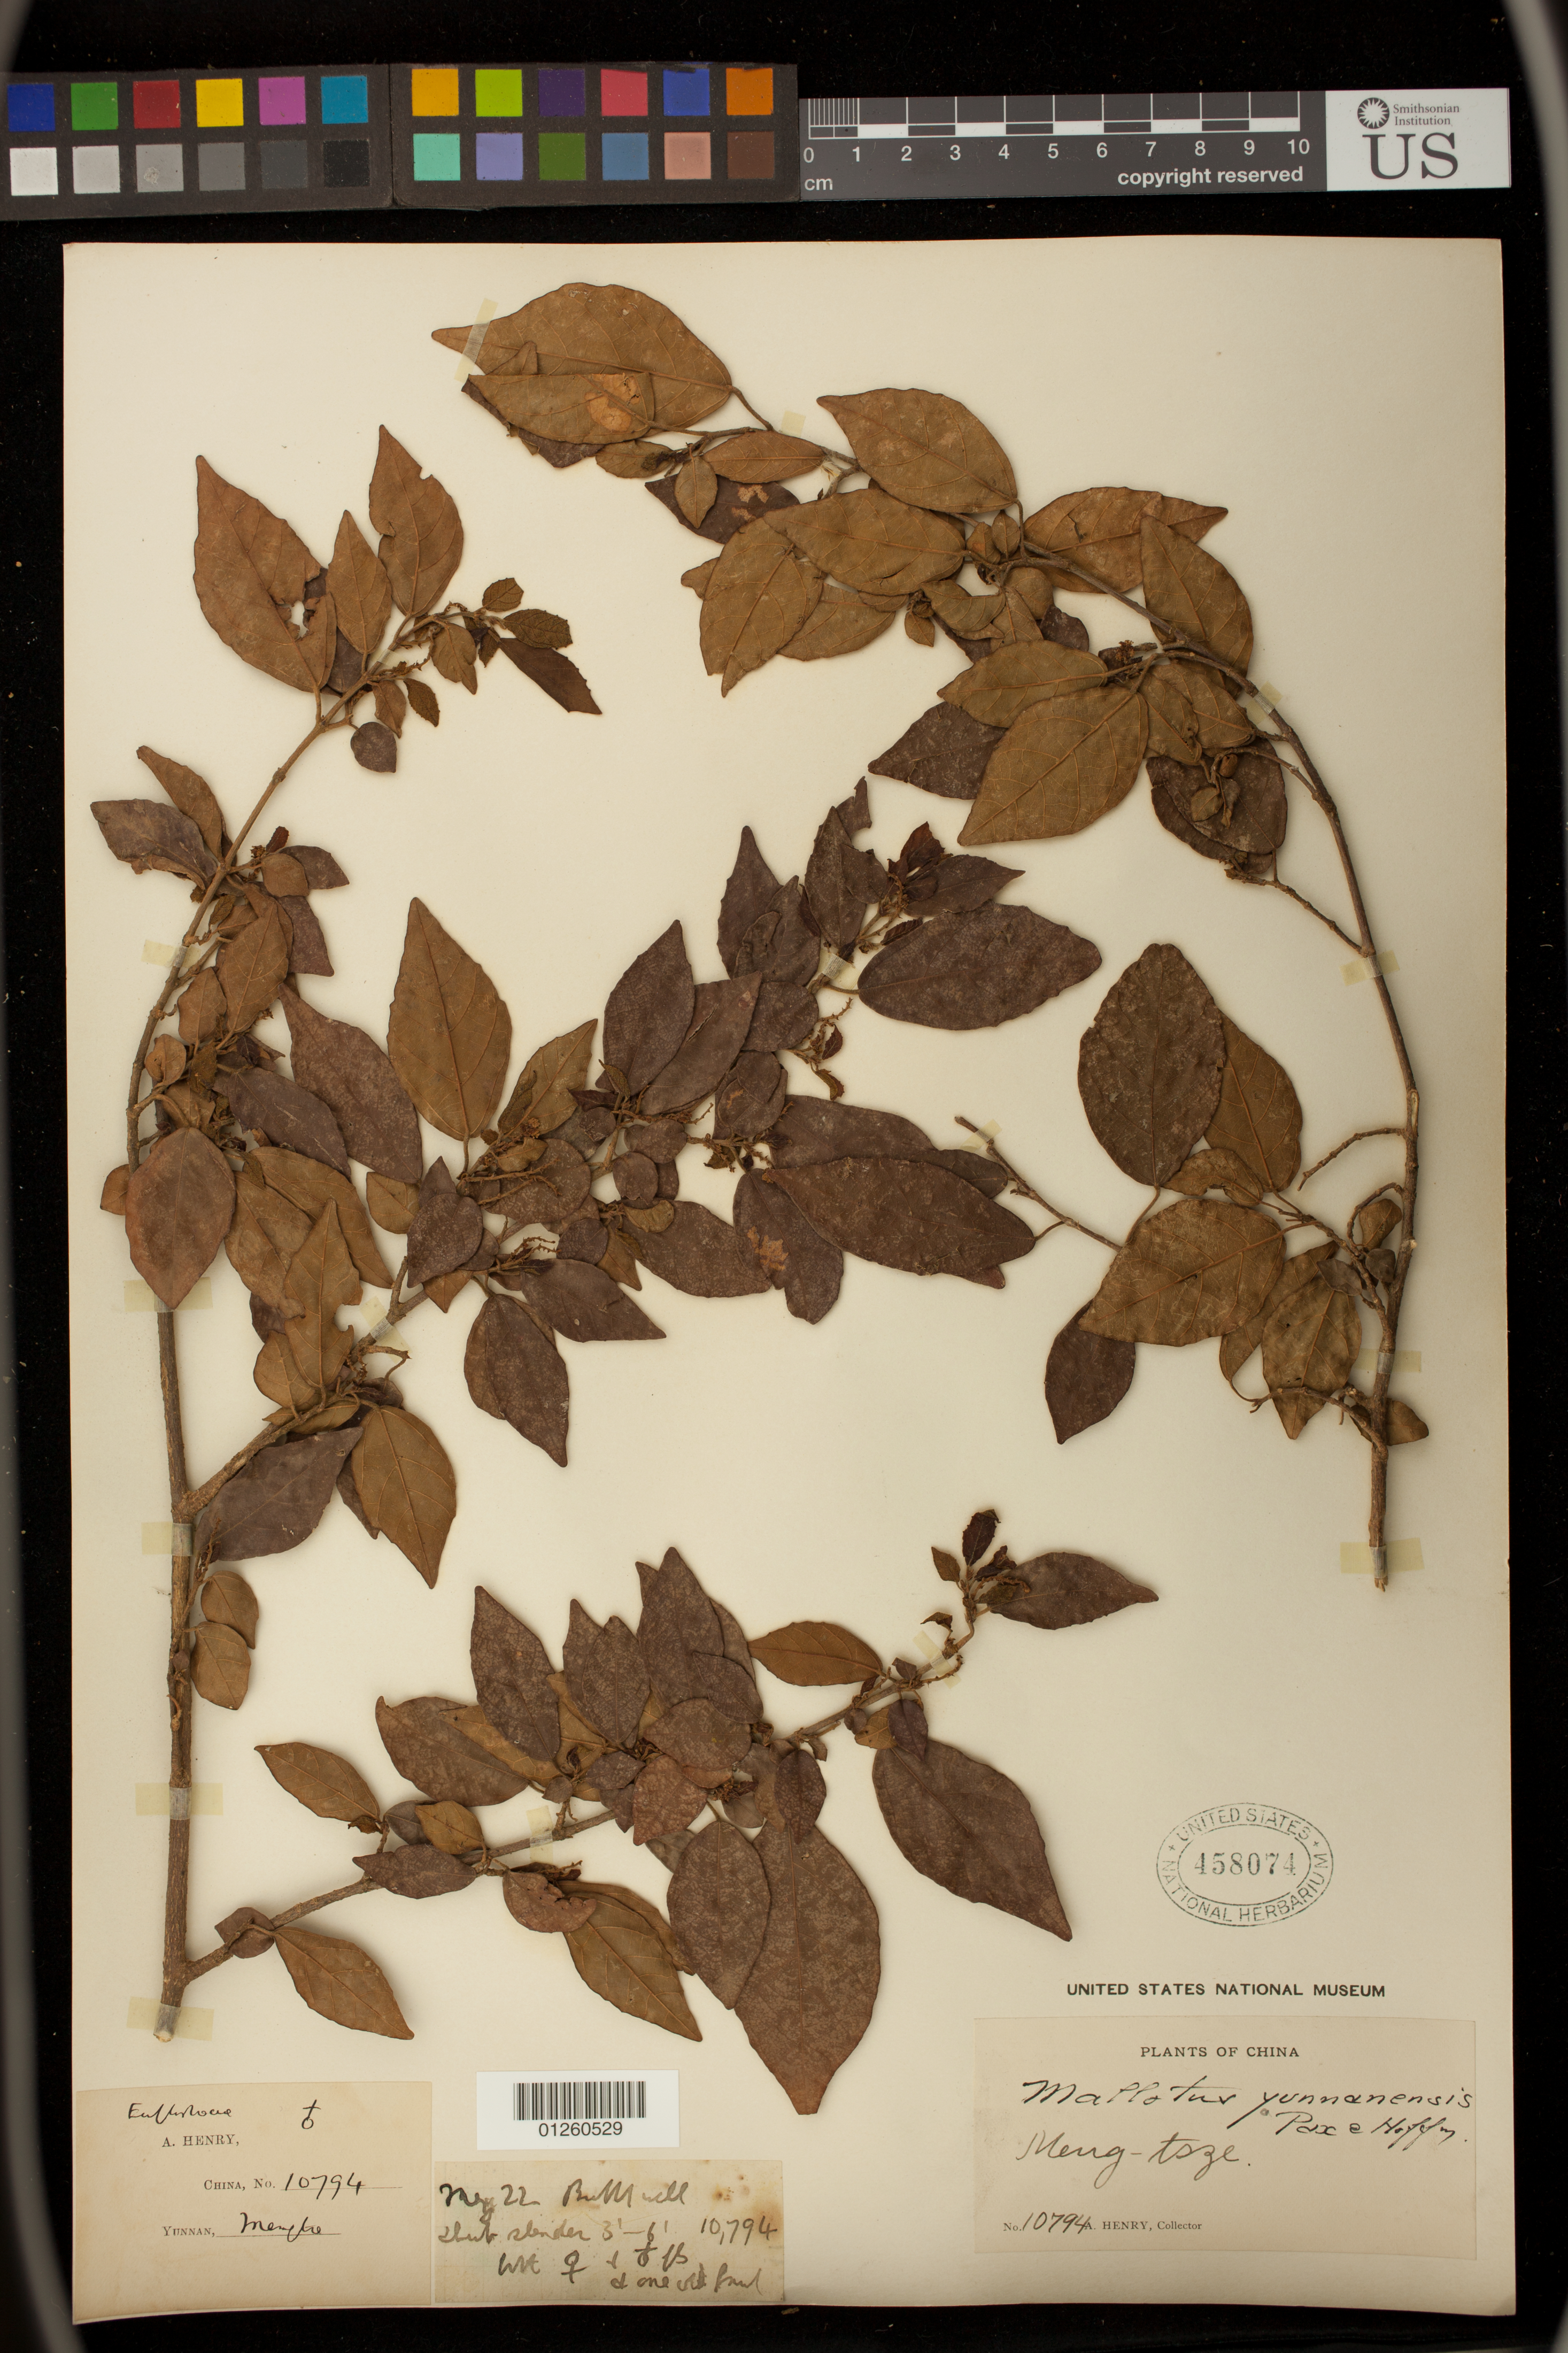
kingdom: Plantae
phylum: Tracheophyta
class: Magnoliopsida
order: Malpighiales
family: Euphorbiaceae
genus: Mallotus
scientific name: Mallotus yunnanensis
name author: Pax & K. Hoffm.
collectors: A. Henry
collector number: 10794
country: China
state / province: Yunnan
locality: Meng-tsze.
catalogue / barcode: US 458074